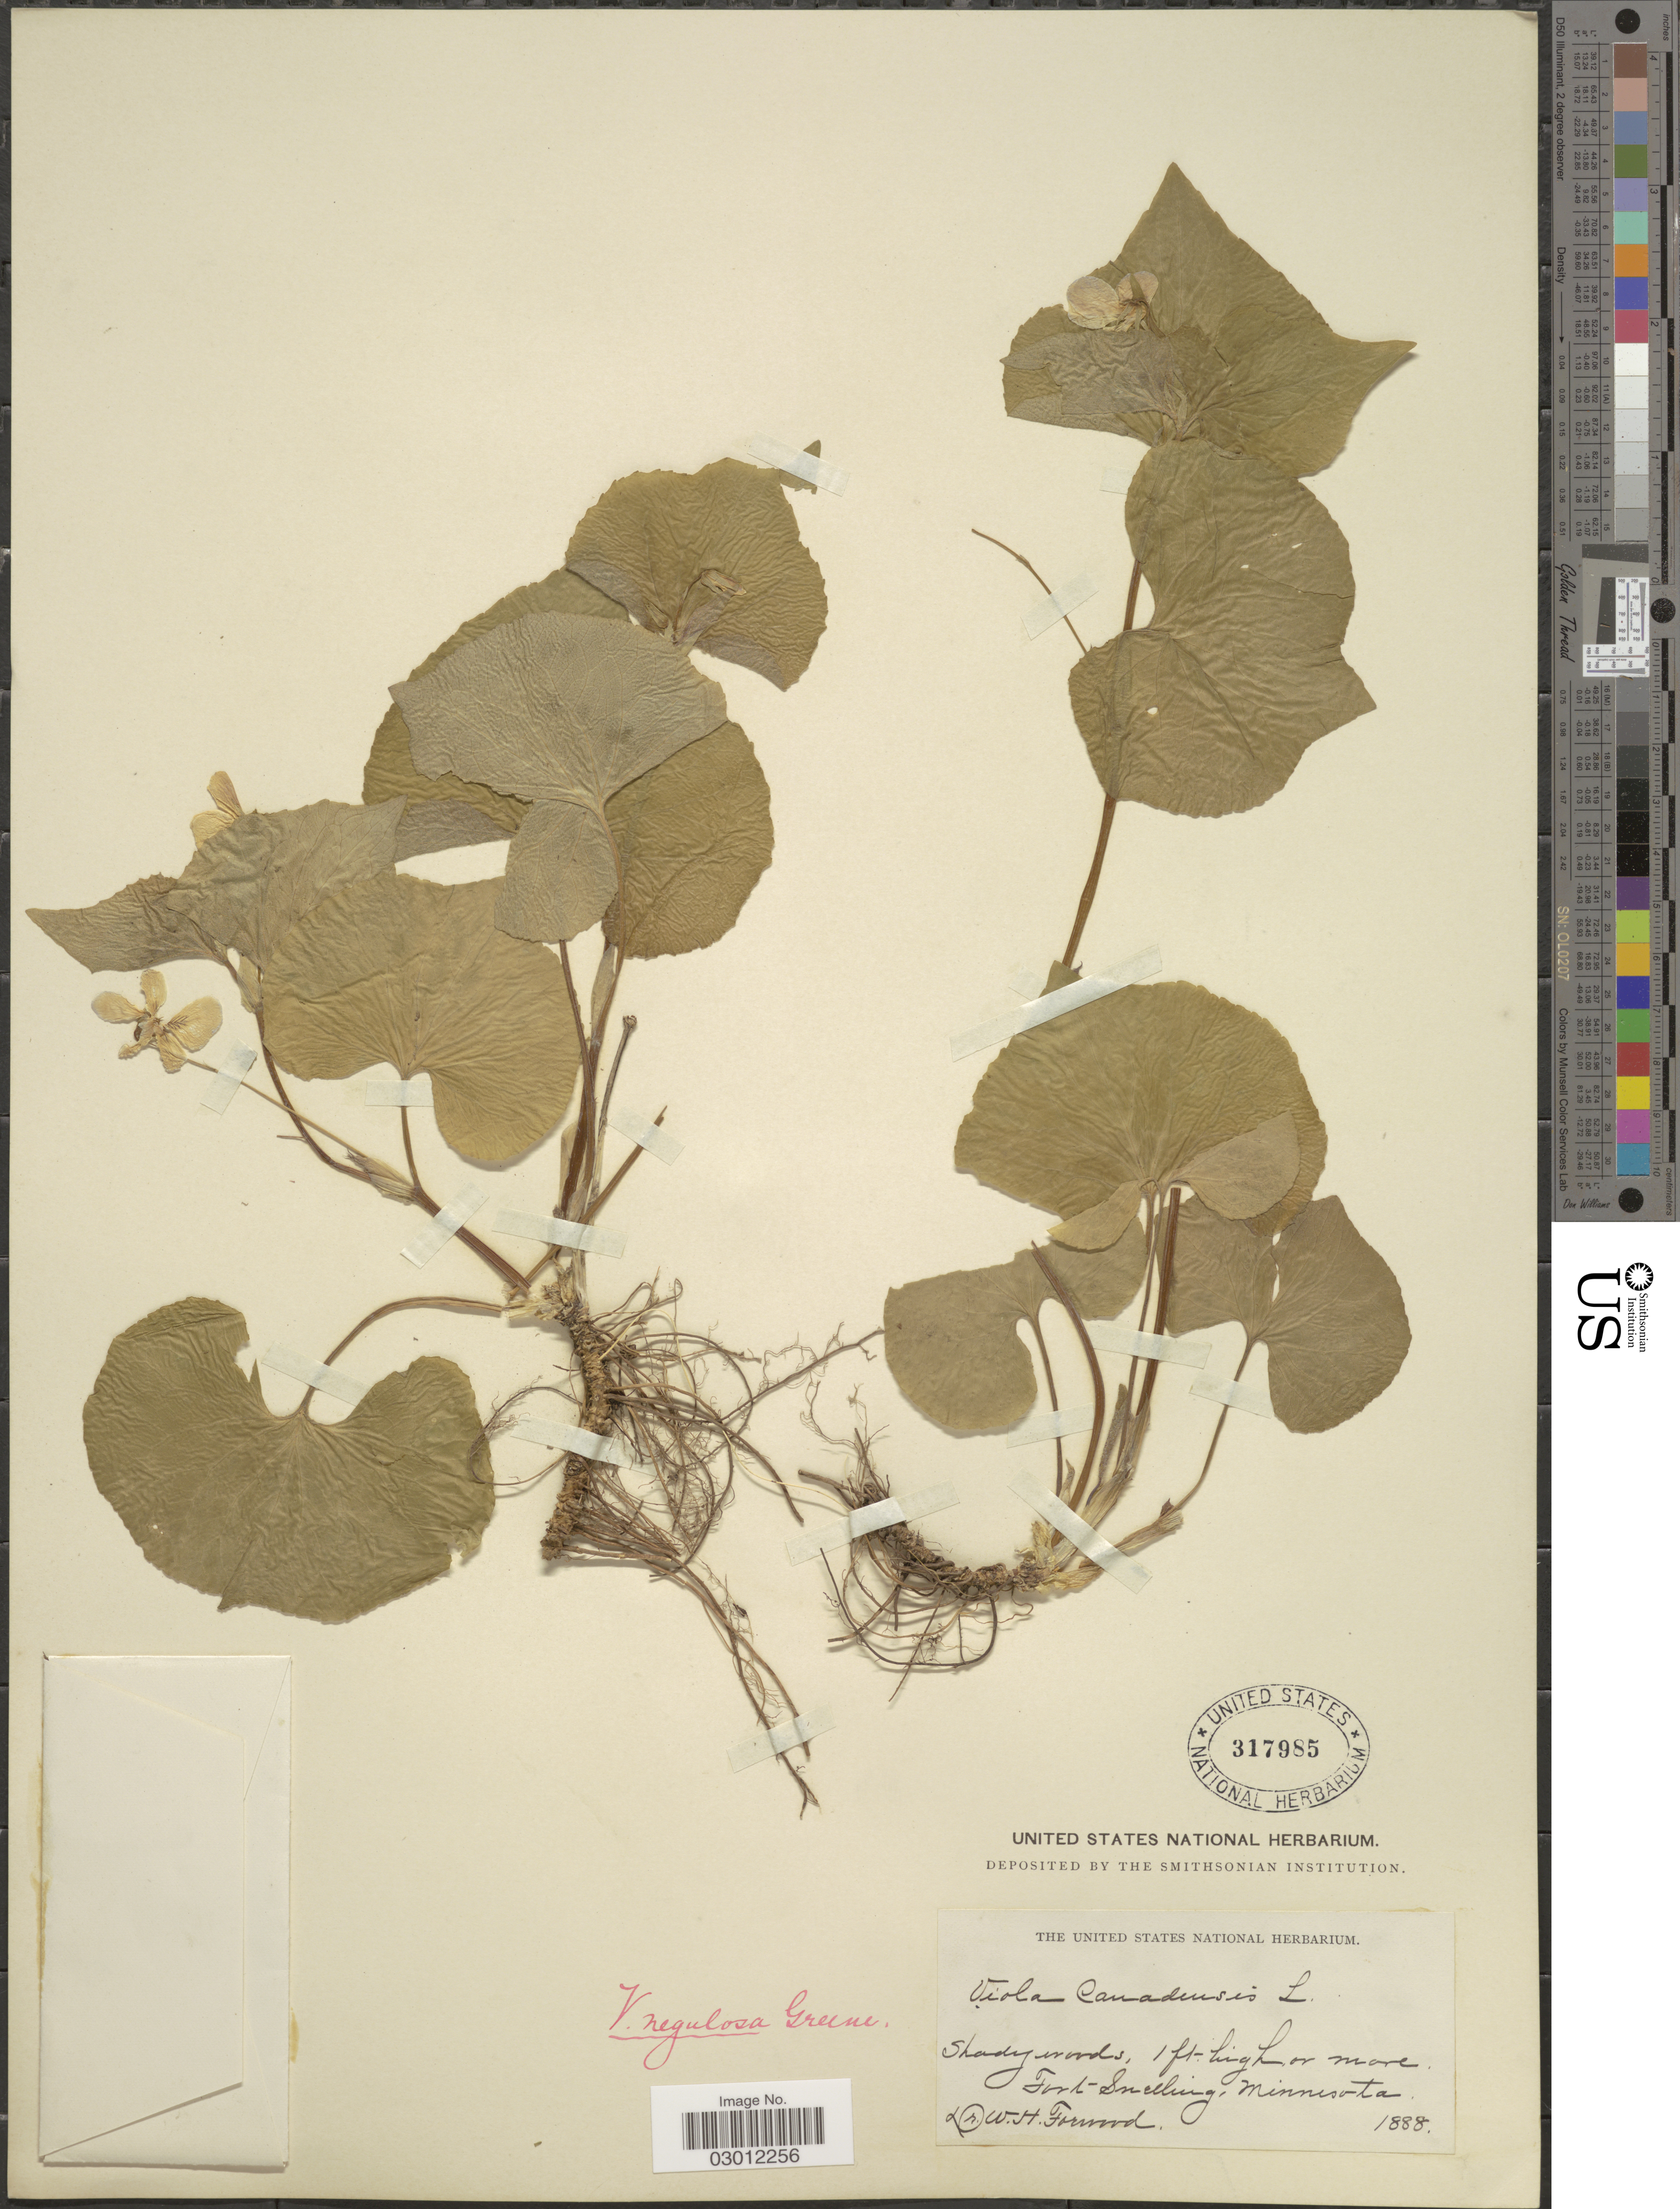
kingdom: Plantae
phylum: Tracheophyta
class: Magnoliopsida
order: Malpighiales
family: Violaceae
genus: Viola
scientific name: Viola canadensis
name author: L.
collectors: W. Forwood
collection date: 1888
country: United States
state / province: Minnesota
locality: Fort Snelling.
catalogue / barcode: US 317985